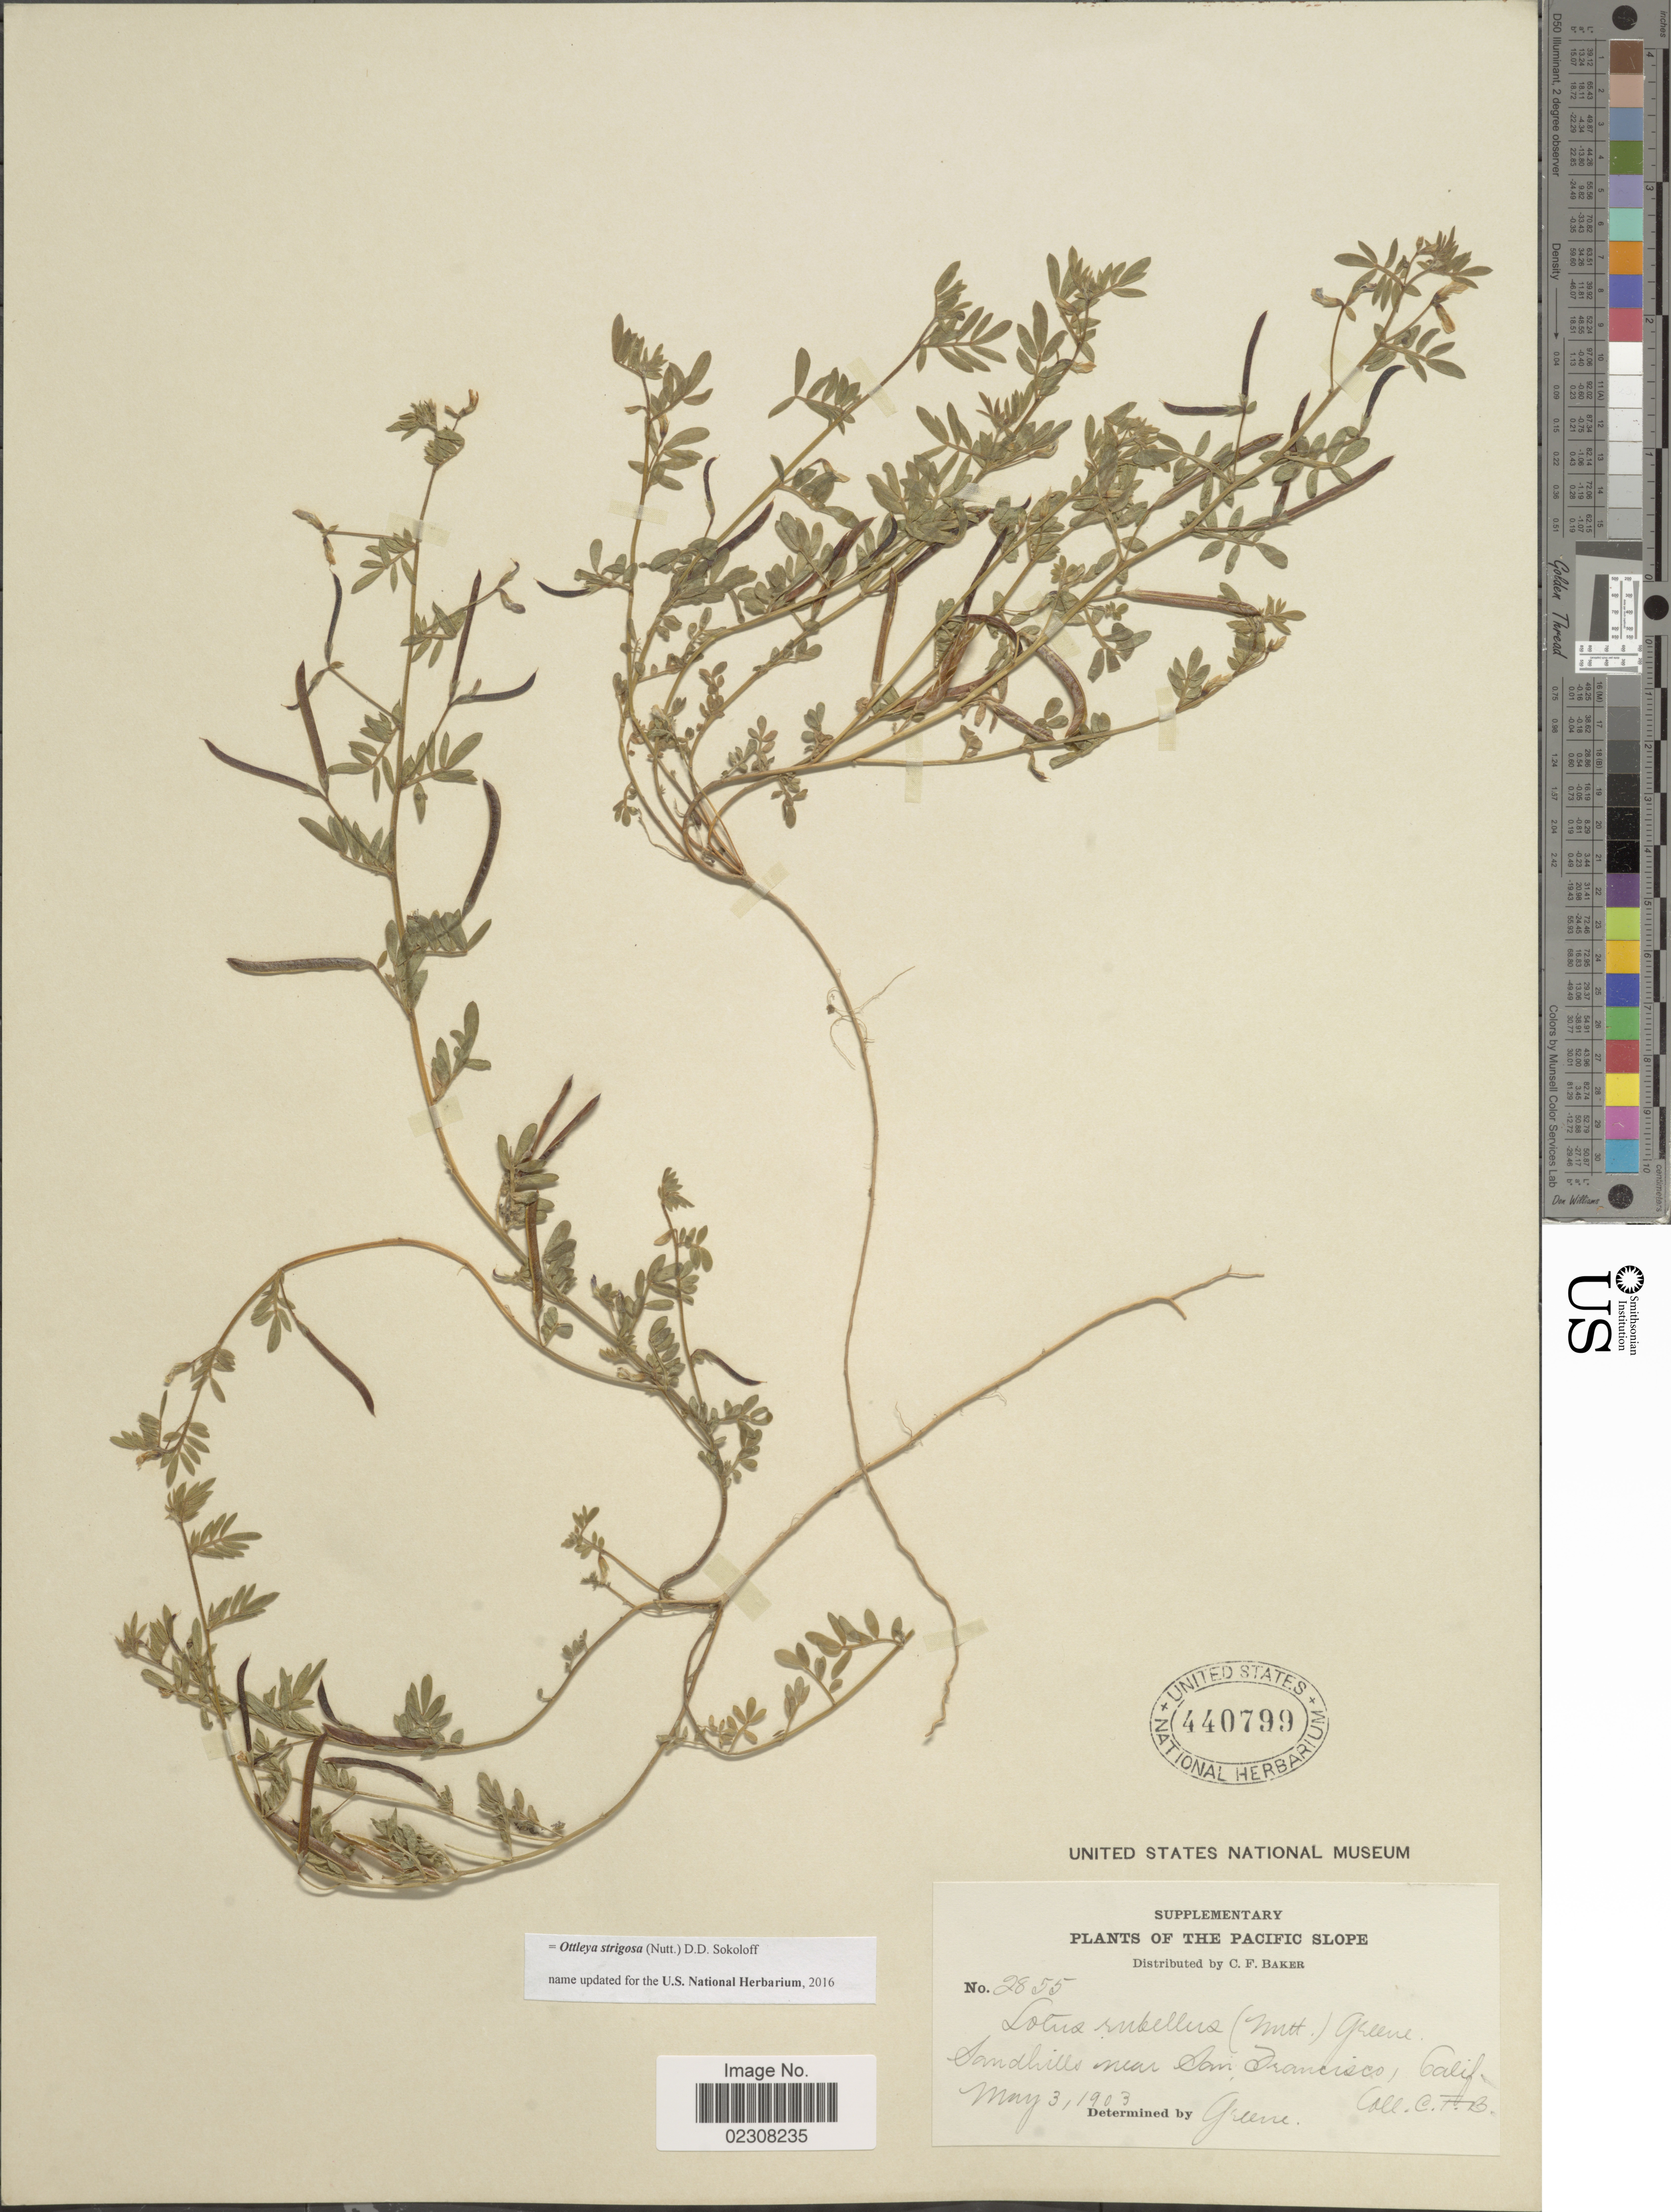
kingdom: Plantae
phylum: Tracheophyta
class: Magnoliopsida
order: Fabales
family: Fabaceae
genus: Ottleya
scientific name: Ottleya strigosa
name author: (Nutt.) D.D. Sokoloff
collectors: C. F. Baker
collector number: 2855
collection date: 1903-05-03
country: United States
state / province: California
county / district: San Francisco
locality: Near San Francisco, The Pacific Slope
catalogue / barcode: US 440799